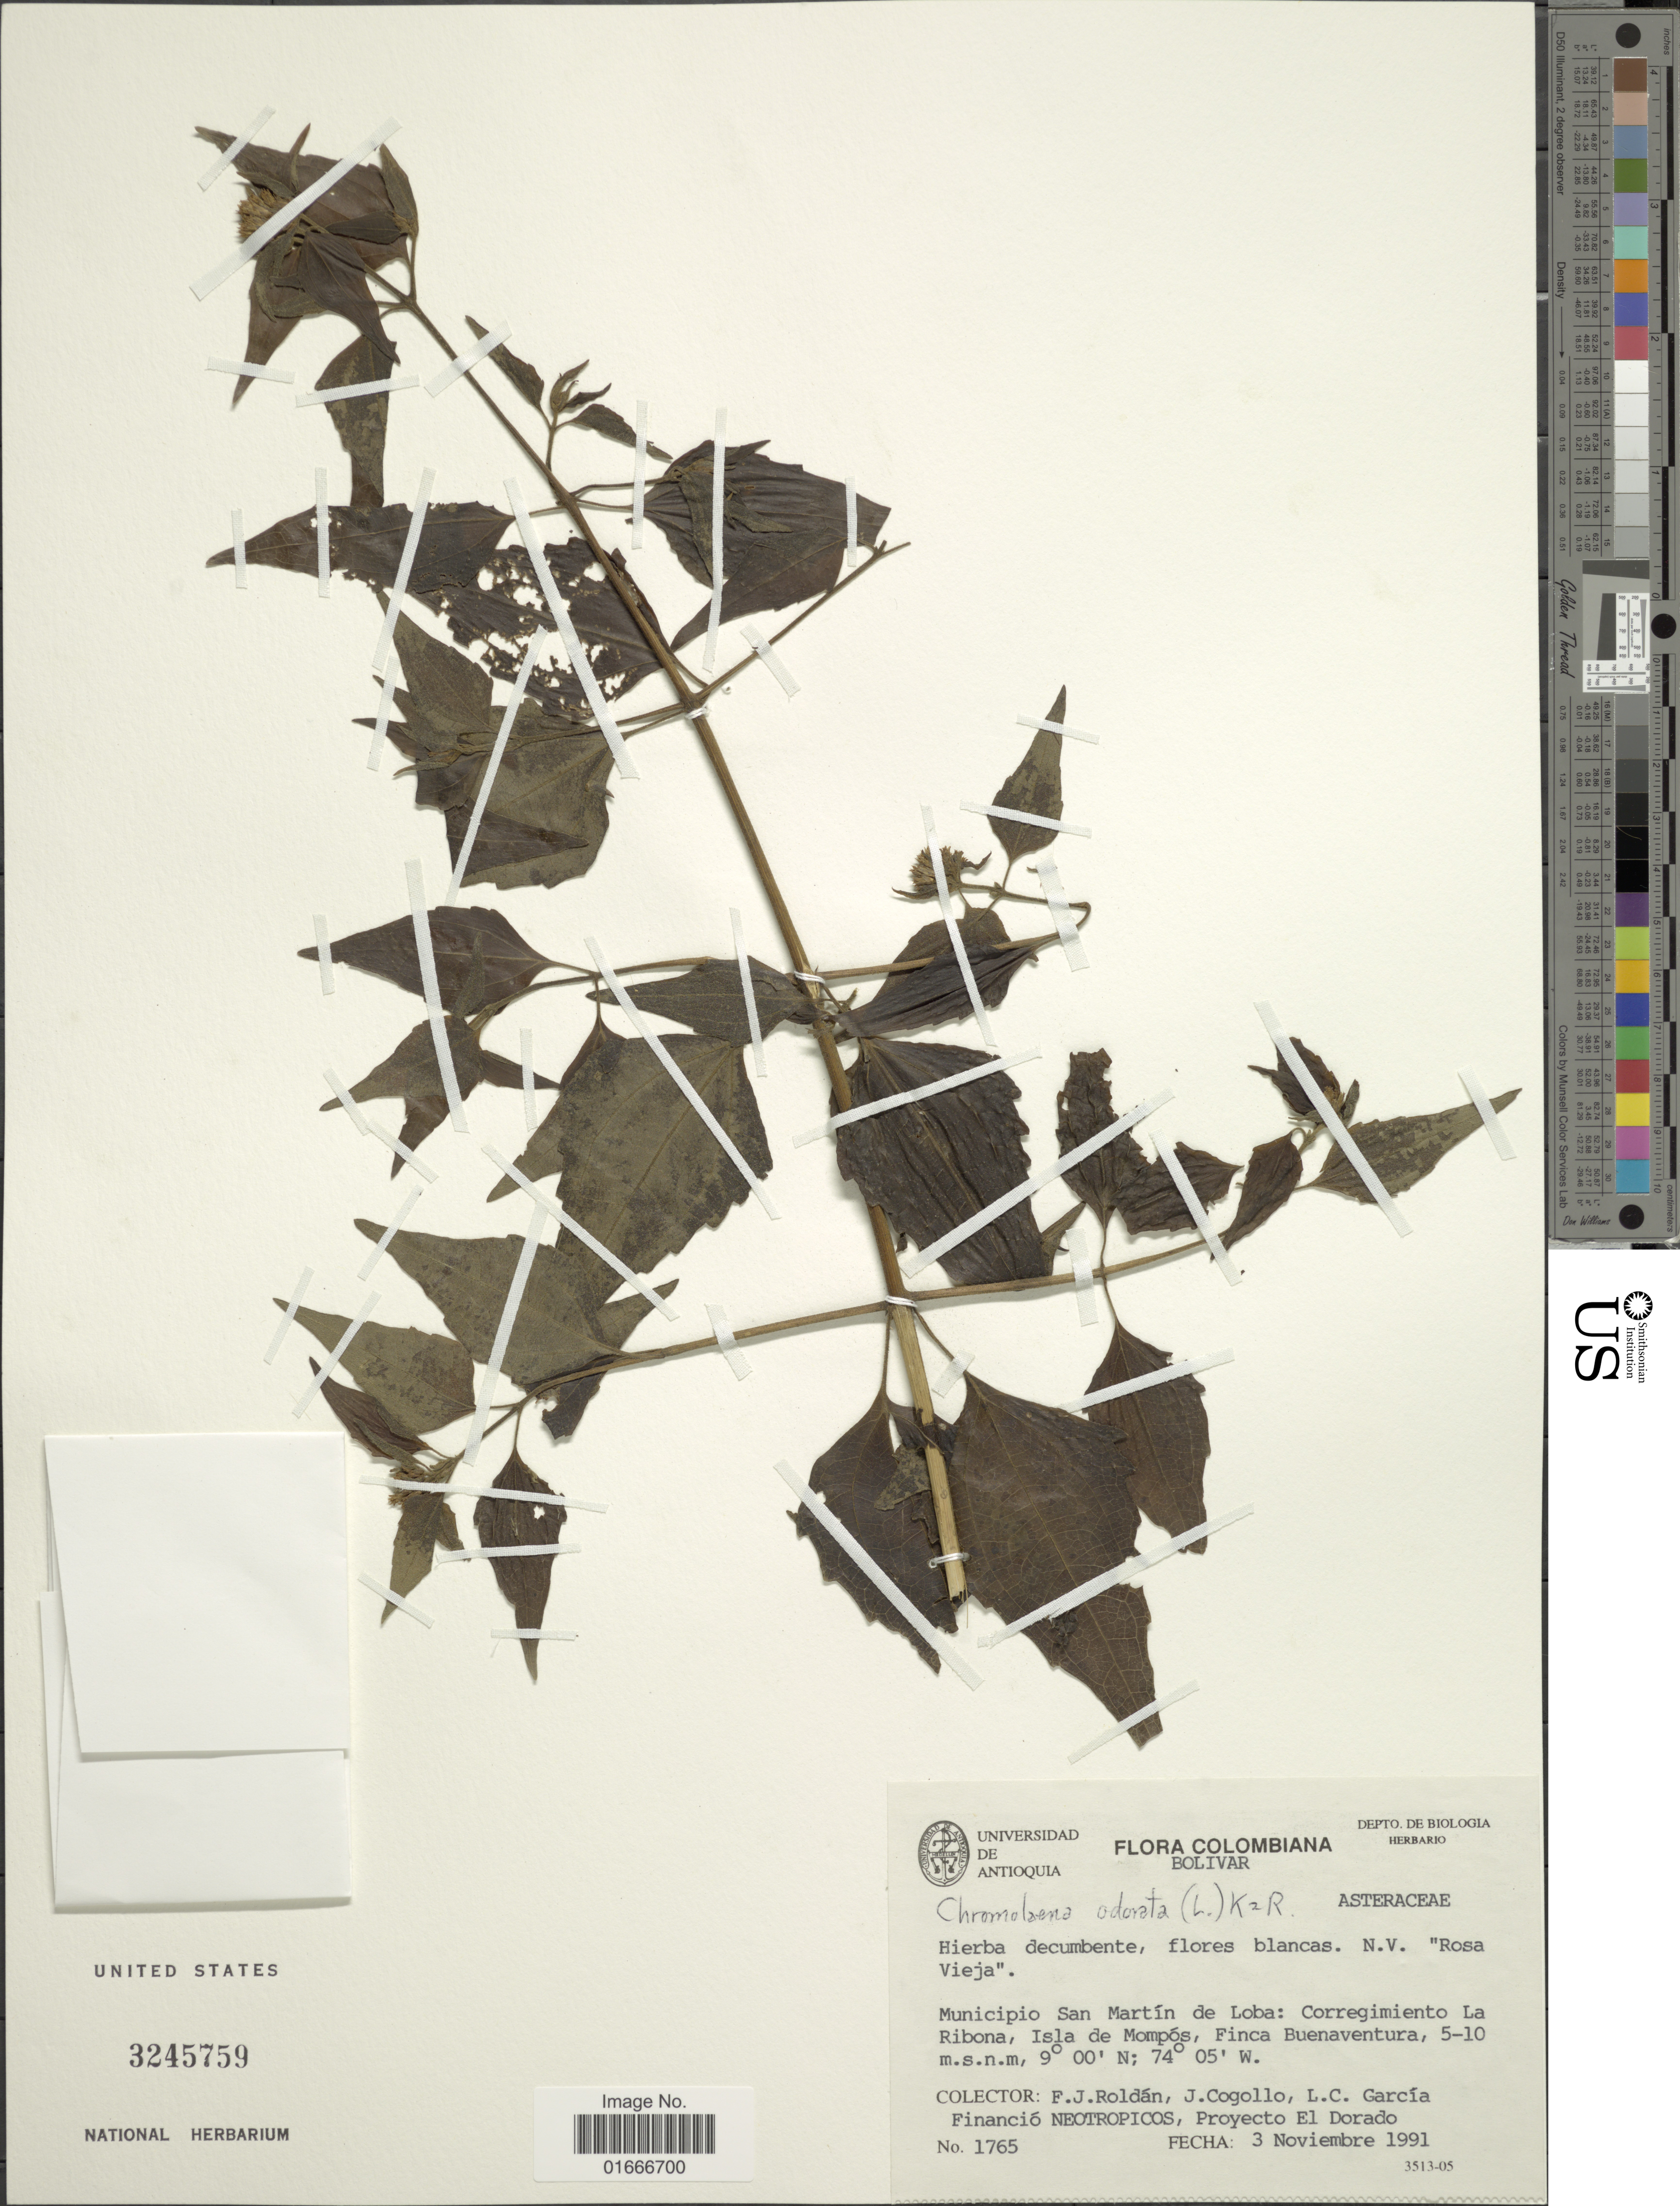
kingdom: Plantae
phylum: Tracheophyta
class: Magnoliopsida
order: Asterales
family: Asteraceae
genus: Chromolaena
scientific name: Chromolaena odorata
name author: (L.) R.M. King & H. Rob.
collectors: F. J. Roldán, J. Cogollo & L. C. Garcia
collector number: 1765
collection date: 1991-11-03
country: Colombia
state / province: Bolívar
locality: Municipio San Martin de Loba, Corregimiento La Ribona, Isla de Mompos, Finca Buenaventura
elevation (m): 5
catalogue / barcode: US 3245759